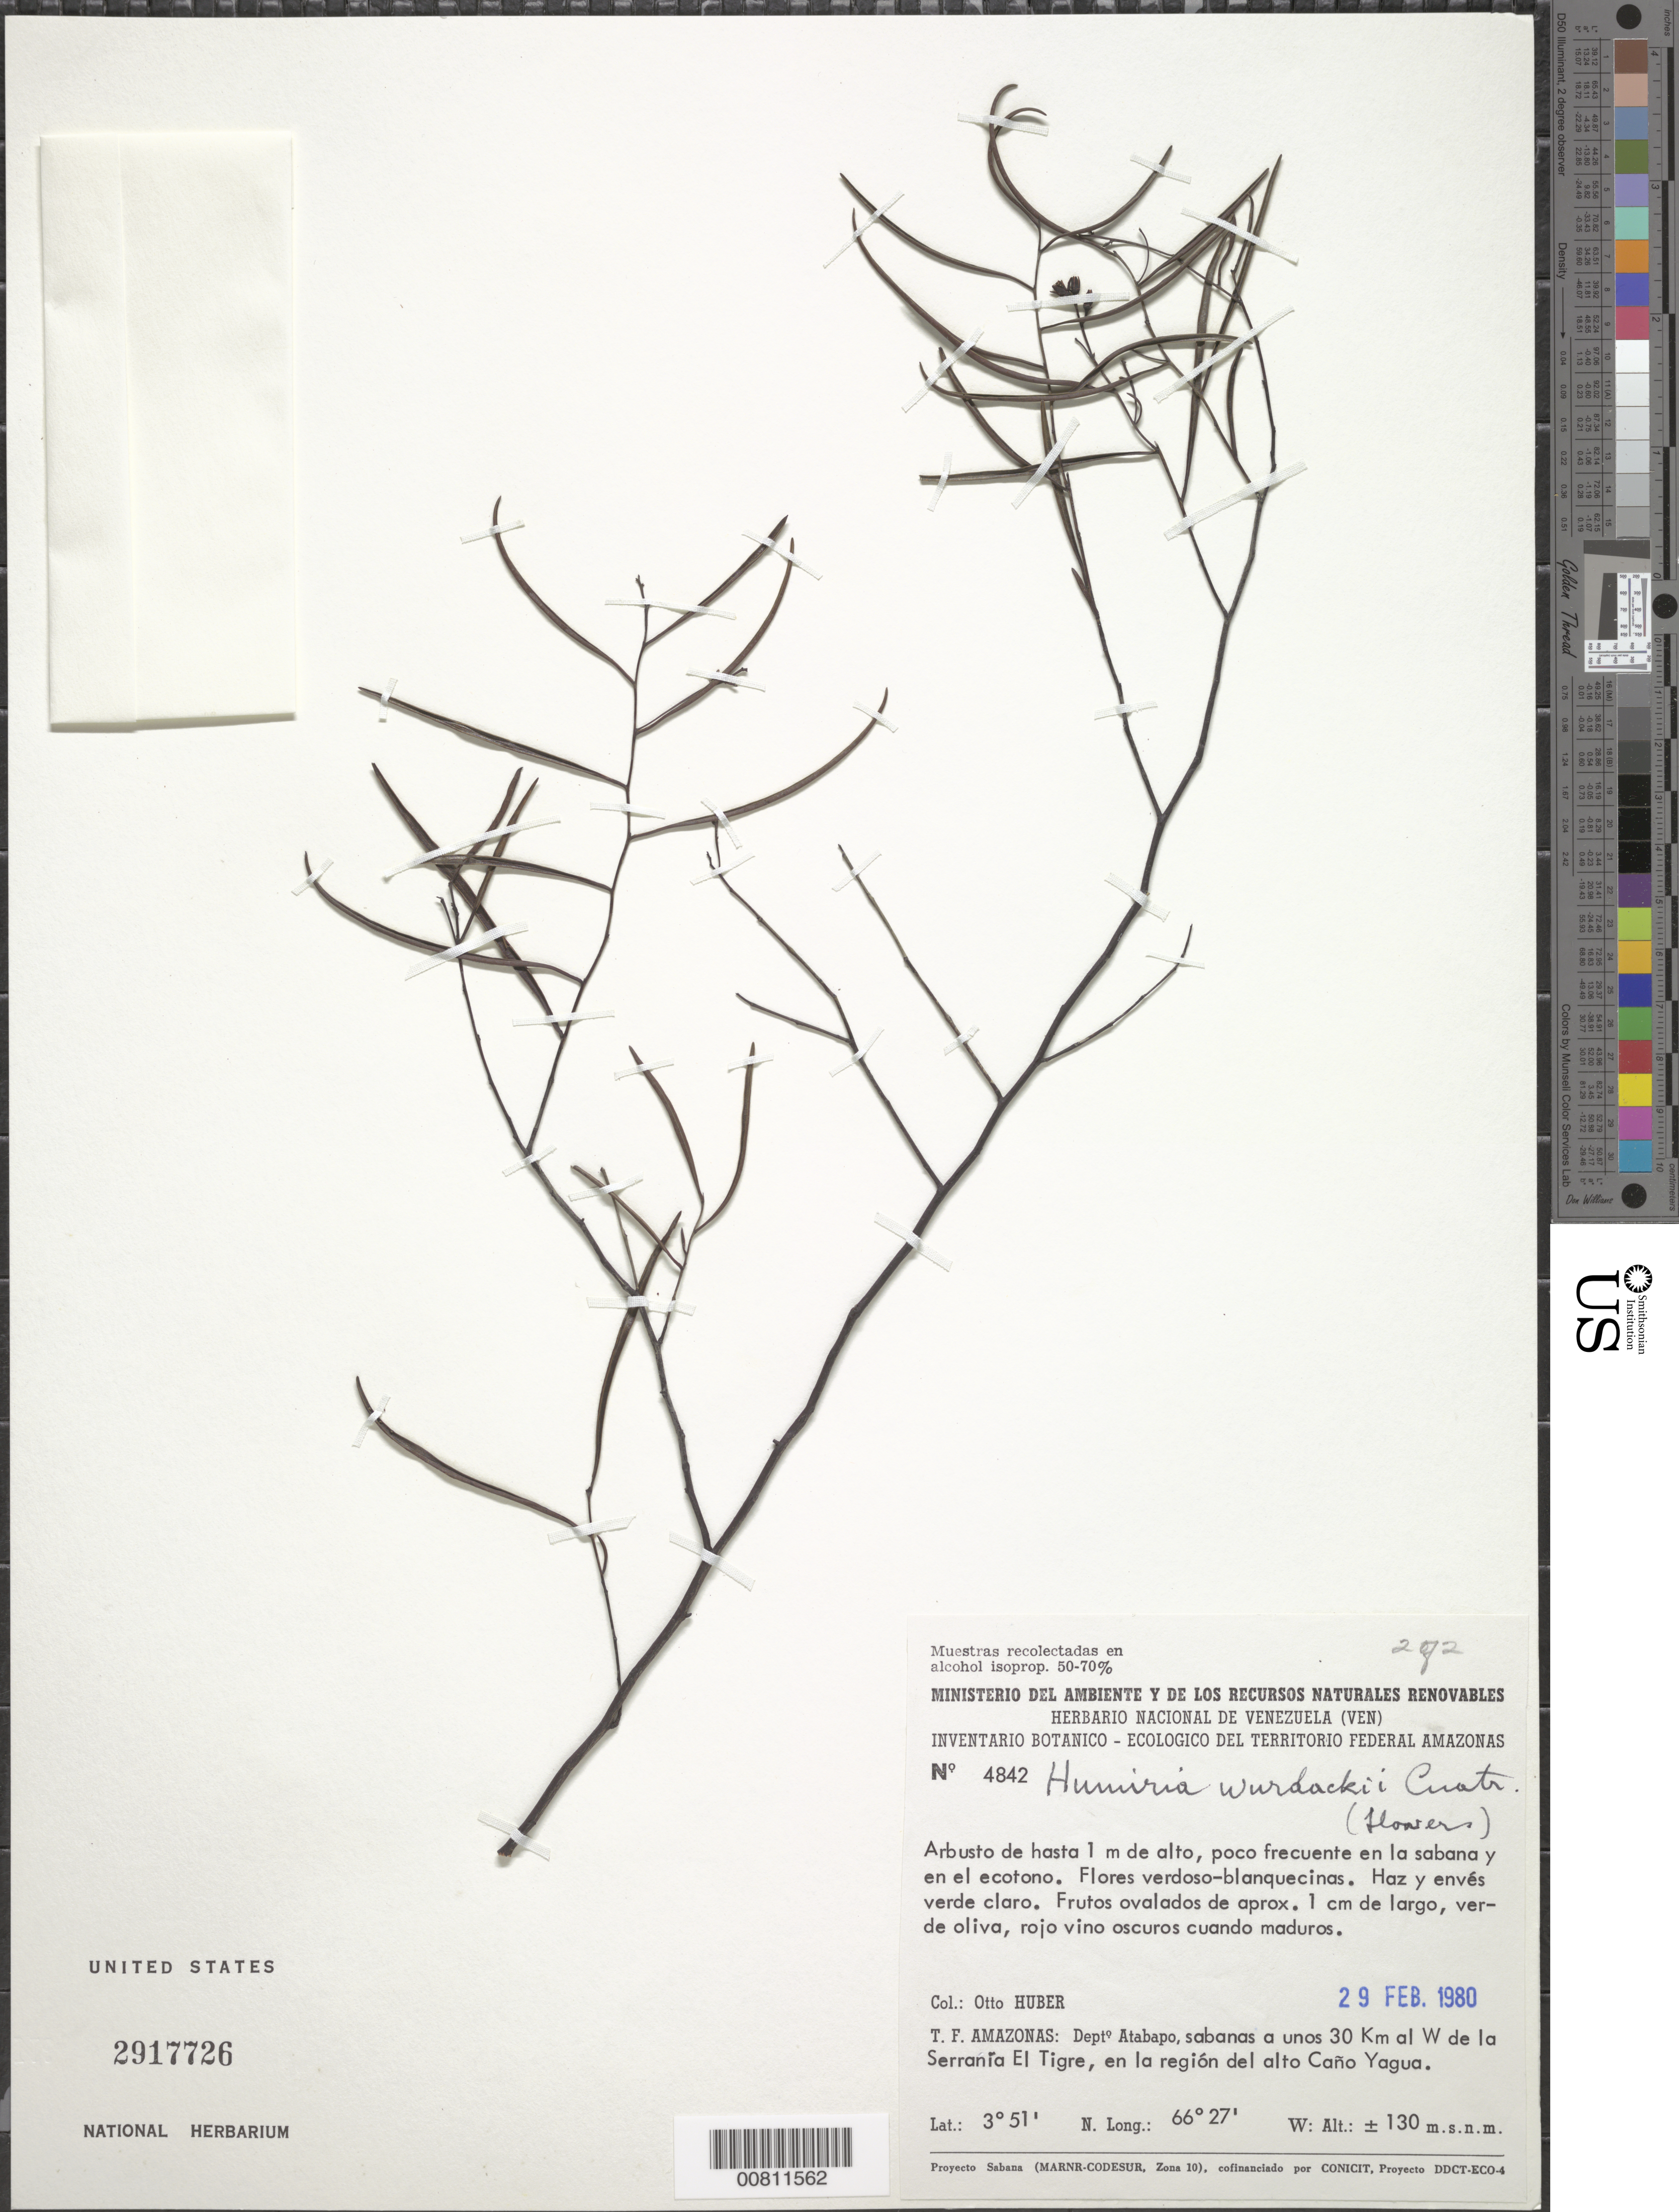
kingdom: Plantae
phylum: Tracheophyta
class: Magnoliopsida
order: Malpighiales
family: Humiriaceae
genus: Humiria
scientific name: Humiria wurdackii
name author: Cuatrec.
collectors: O. Huber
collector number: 4842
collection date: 1980-02-29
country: Venezuela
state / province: Amazonas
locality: T. F. Amazonas: Depto Atabapo, sabanas a unos 30 Km al W de la Serranïa El Tigre, en la región del alto Caño Yagua.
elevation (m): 130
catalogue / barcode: US 2917726